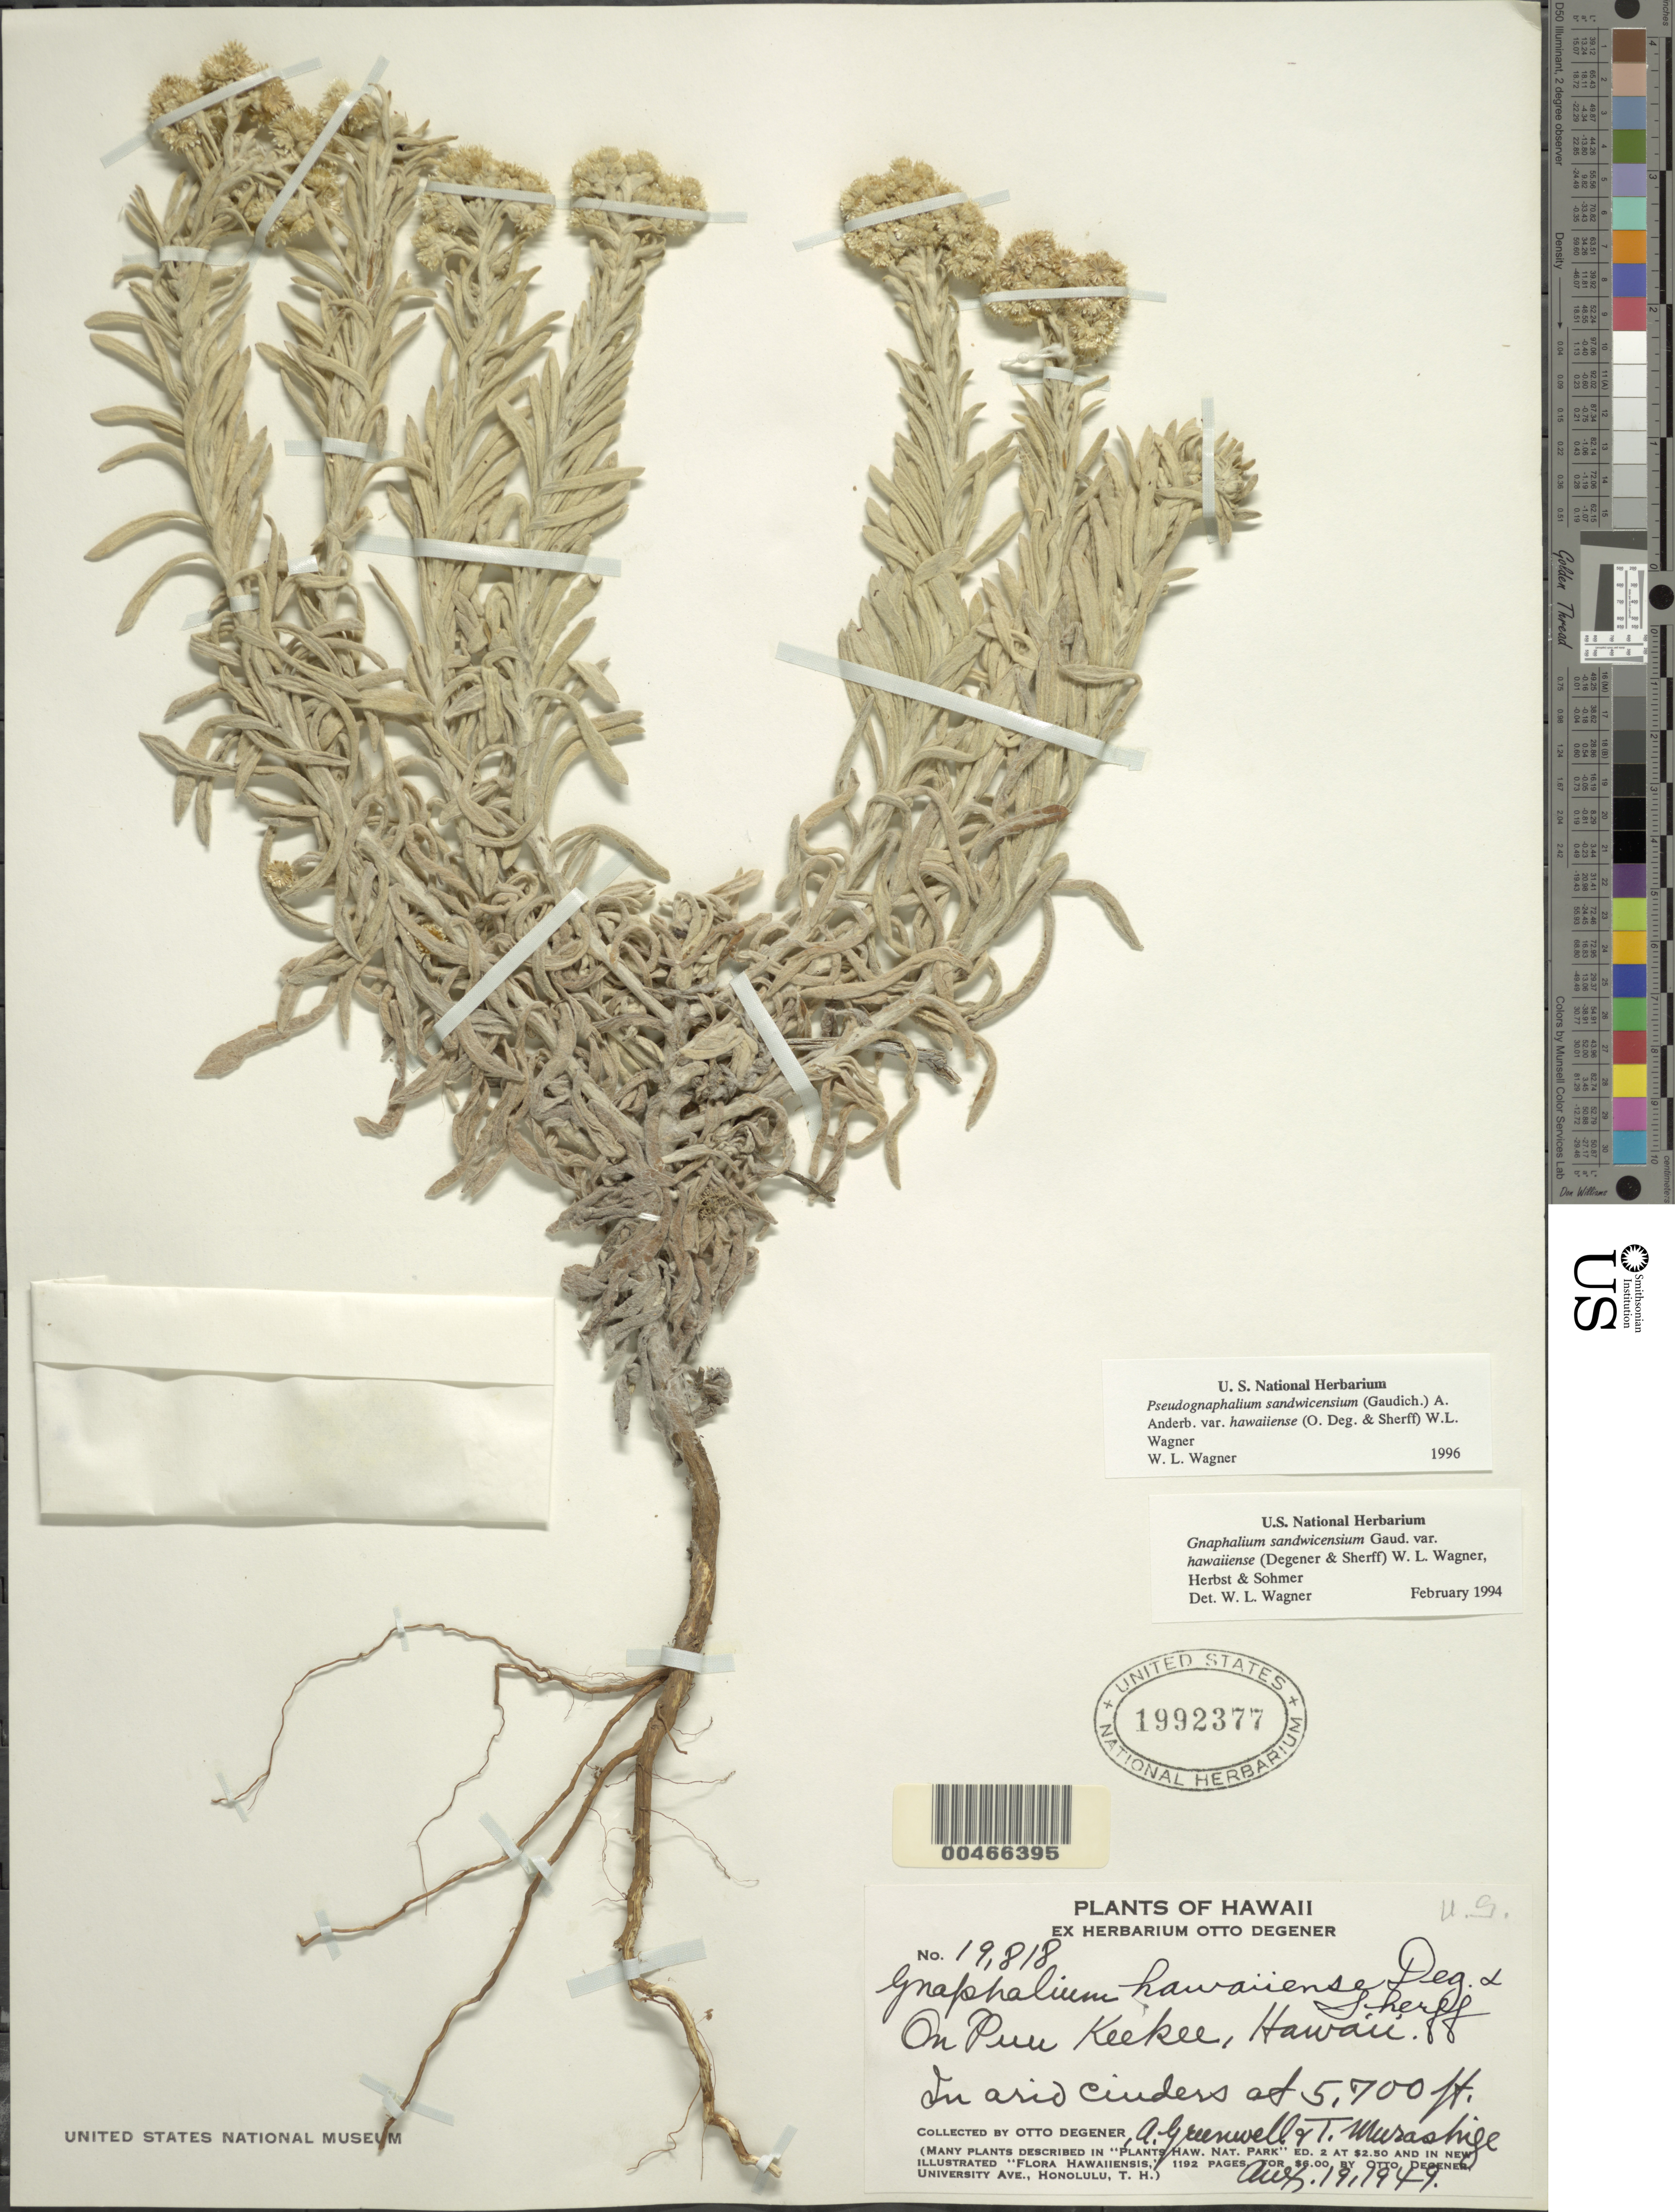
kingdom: Plantae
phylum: Tracheophyta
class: Magnoliopsida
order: Asterales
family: Asteraceae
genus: Pseudognaphalium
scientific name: Pseudognaphalium sandwicensium var. hawaiiense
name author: (O. Deg. & Sherff) O. Deg. & Sherff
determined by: Wagner, W. L., (BOT), Smithsonian Institution - National Museum of Natural History (UNITED STATES)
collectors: O. Degener, A. B. Greenwell & T. Murashige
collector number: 19818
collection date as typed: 19 Aug 1949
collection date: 1949-08-19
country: United States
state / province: Hawaii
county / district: Hawaii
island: Hawaii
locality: On Puu Keekee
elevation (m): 1737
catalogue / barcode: US 1992377